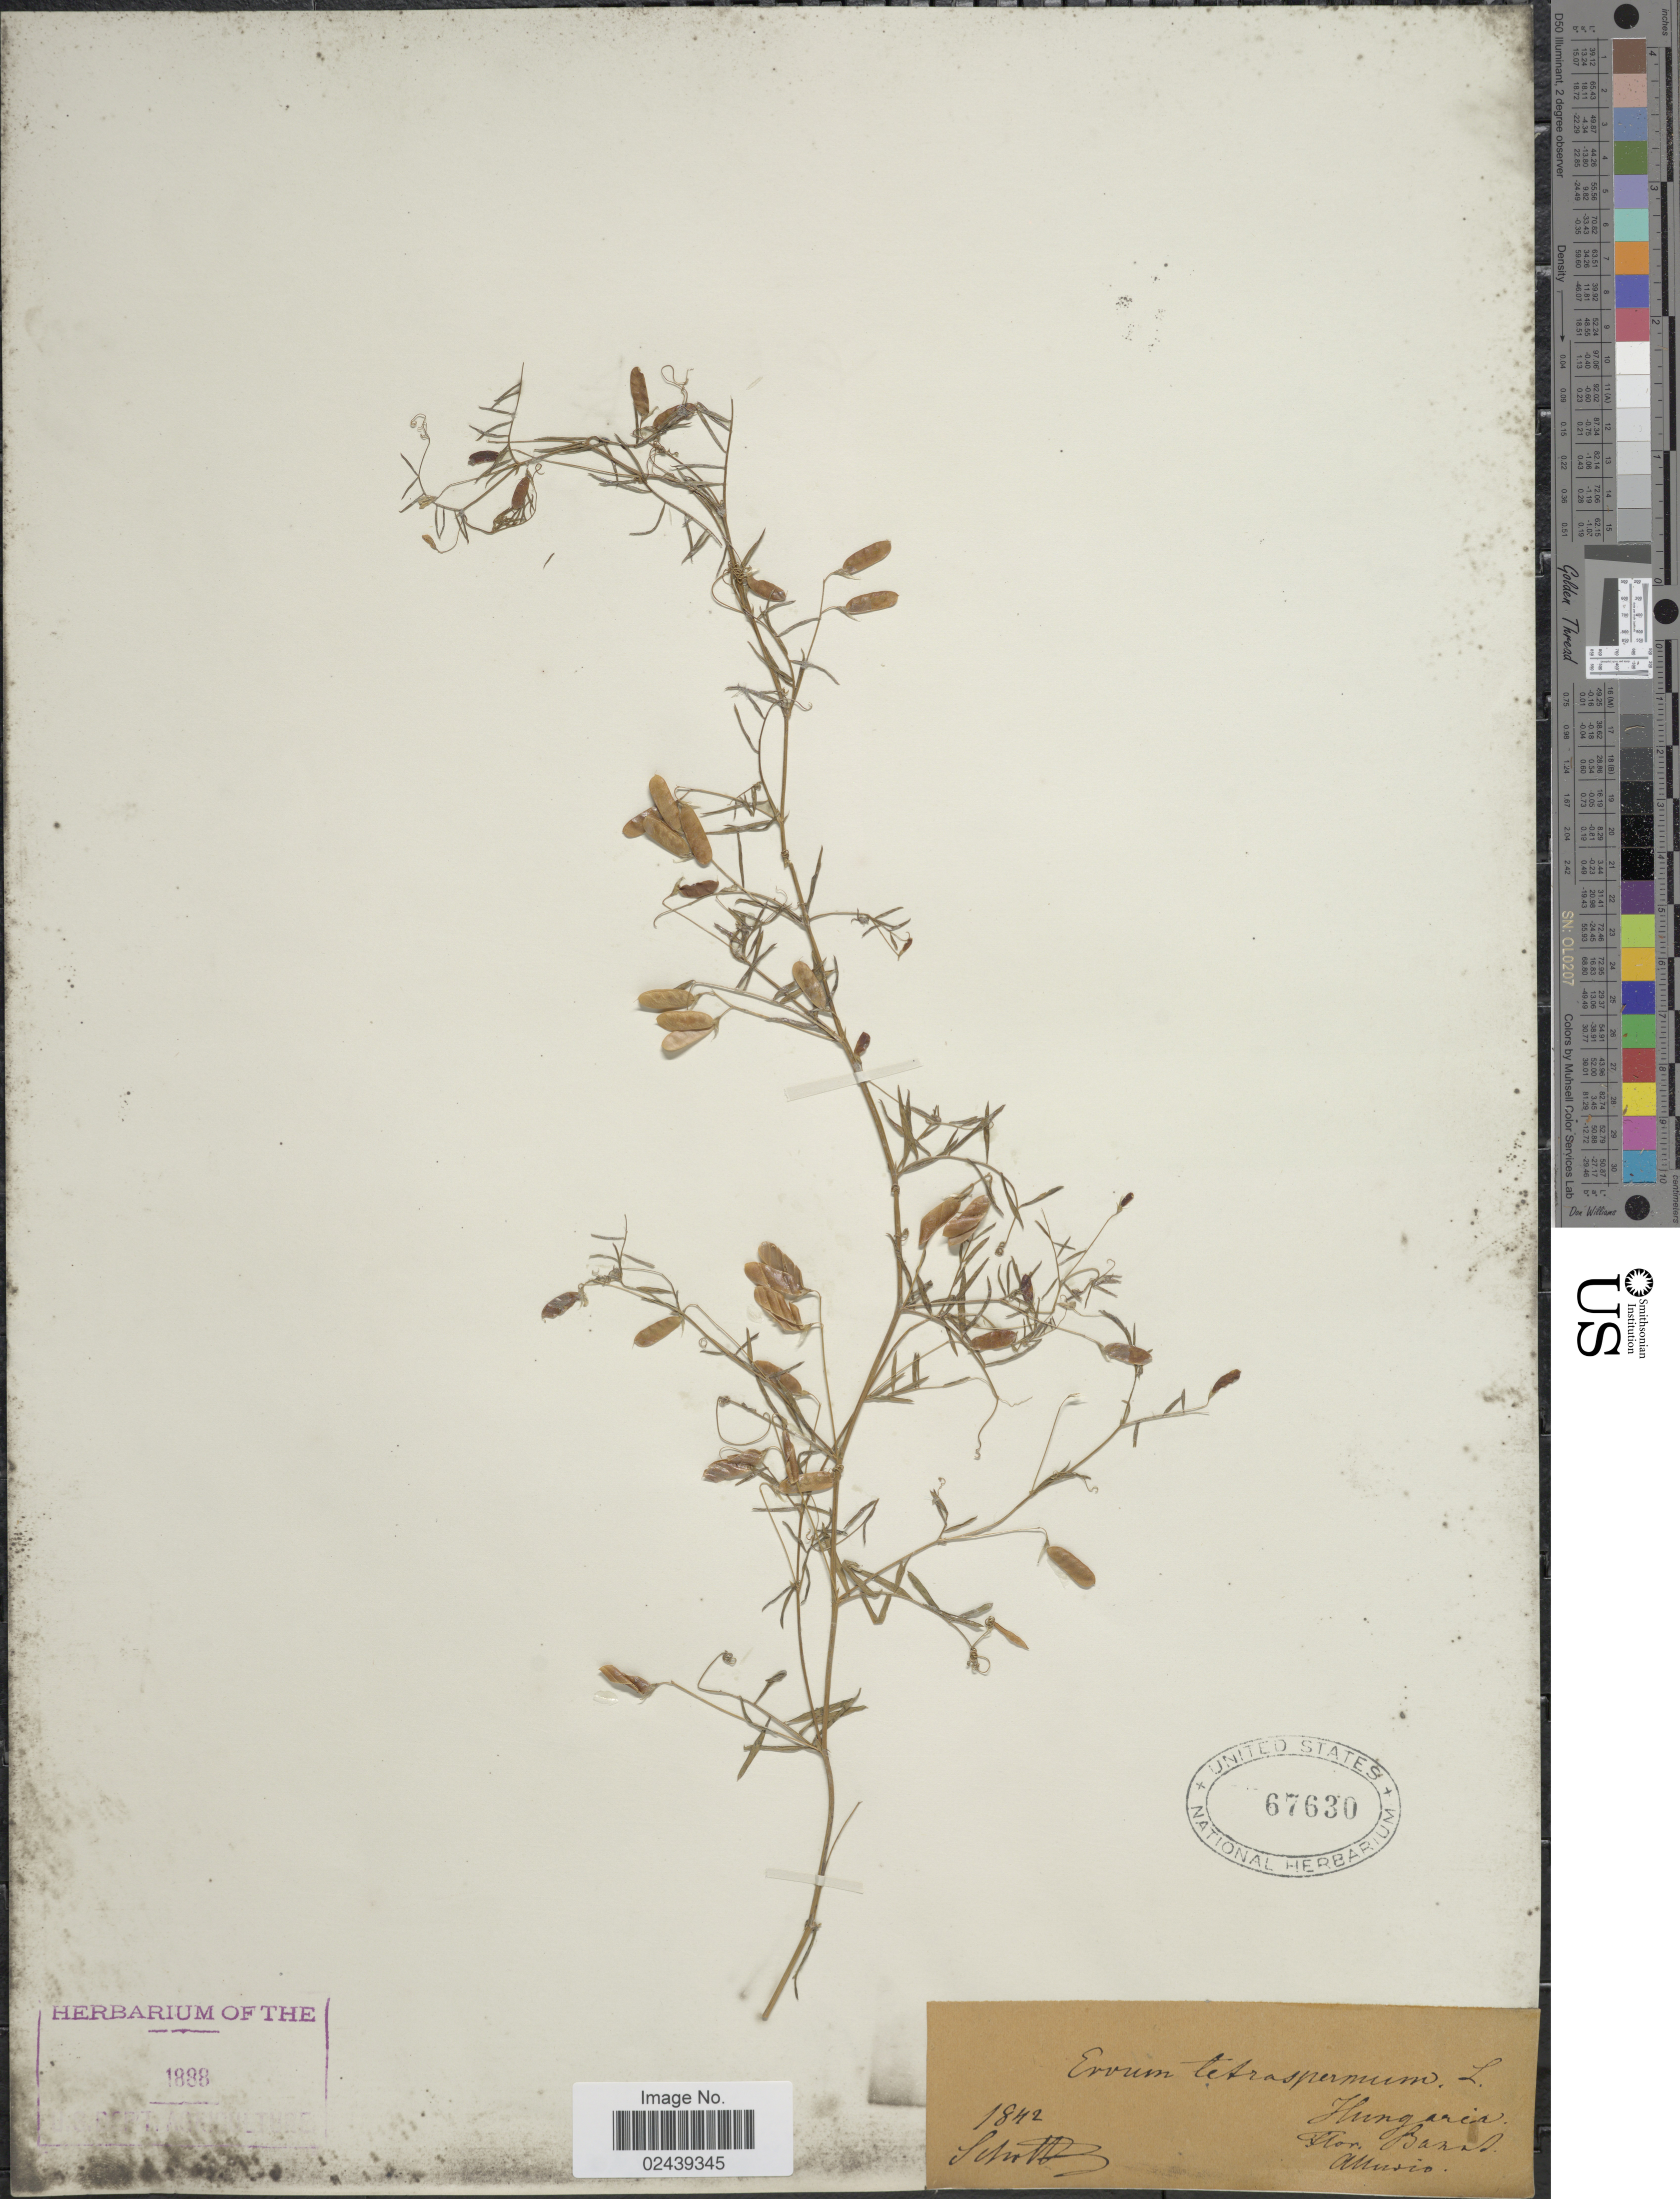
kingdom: Plantae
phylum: Tracheophyta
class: Magnoliopsida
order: Fabales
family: Fabaceae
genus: Vicia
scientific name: Vicia tetrasperma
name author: (L.) Schreb.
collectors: -. Schotz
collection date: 1842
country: Hungary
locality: Hungarica, Flor. Basat [interpreted]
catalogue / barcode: US 67630